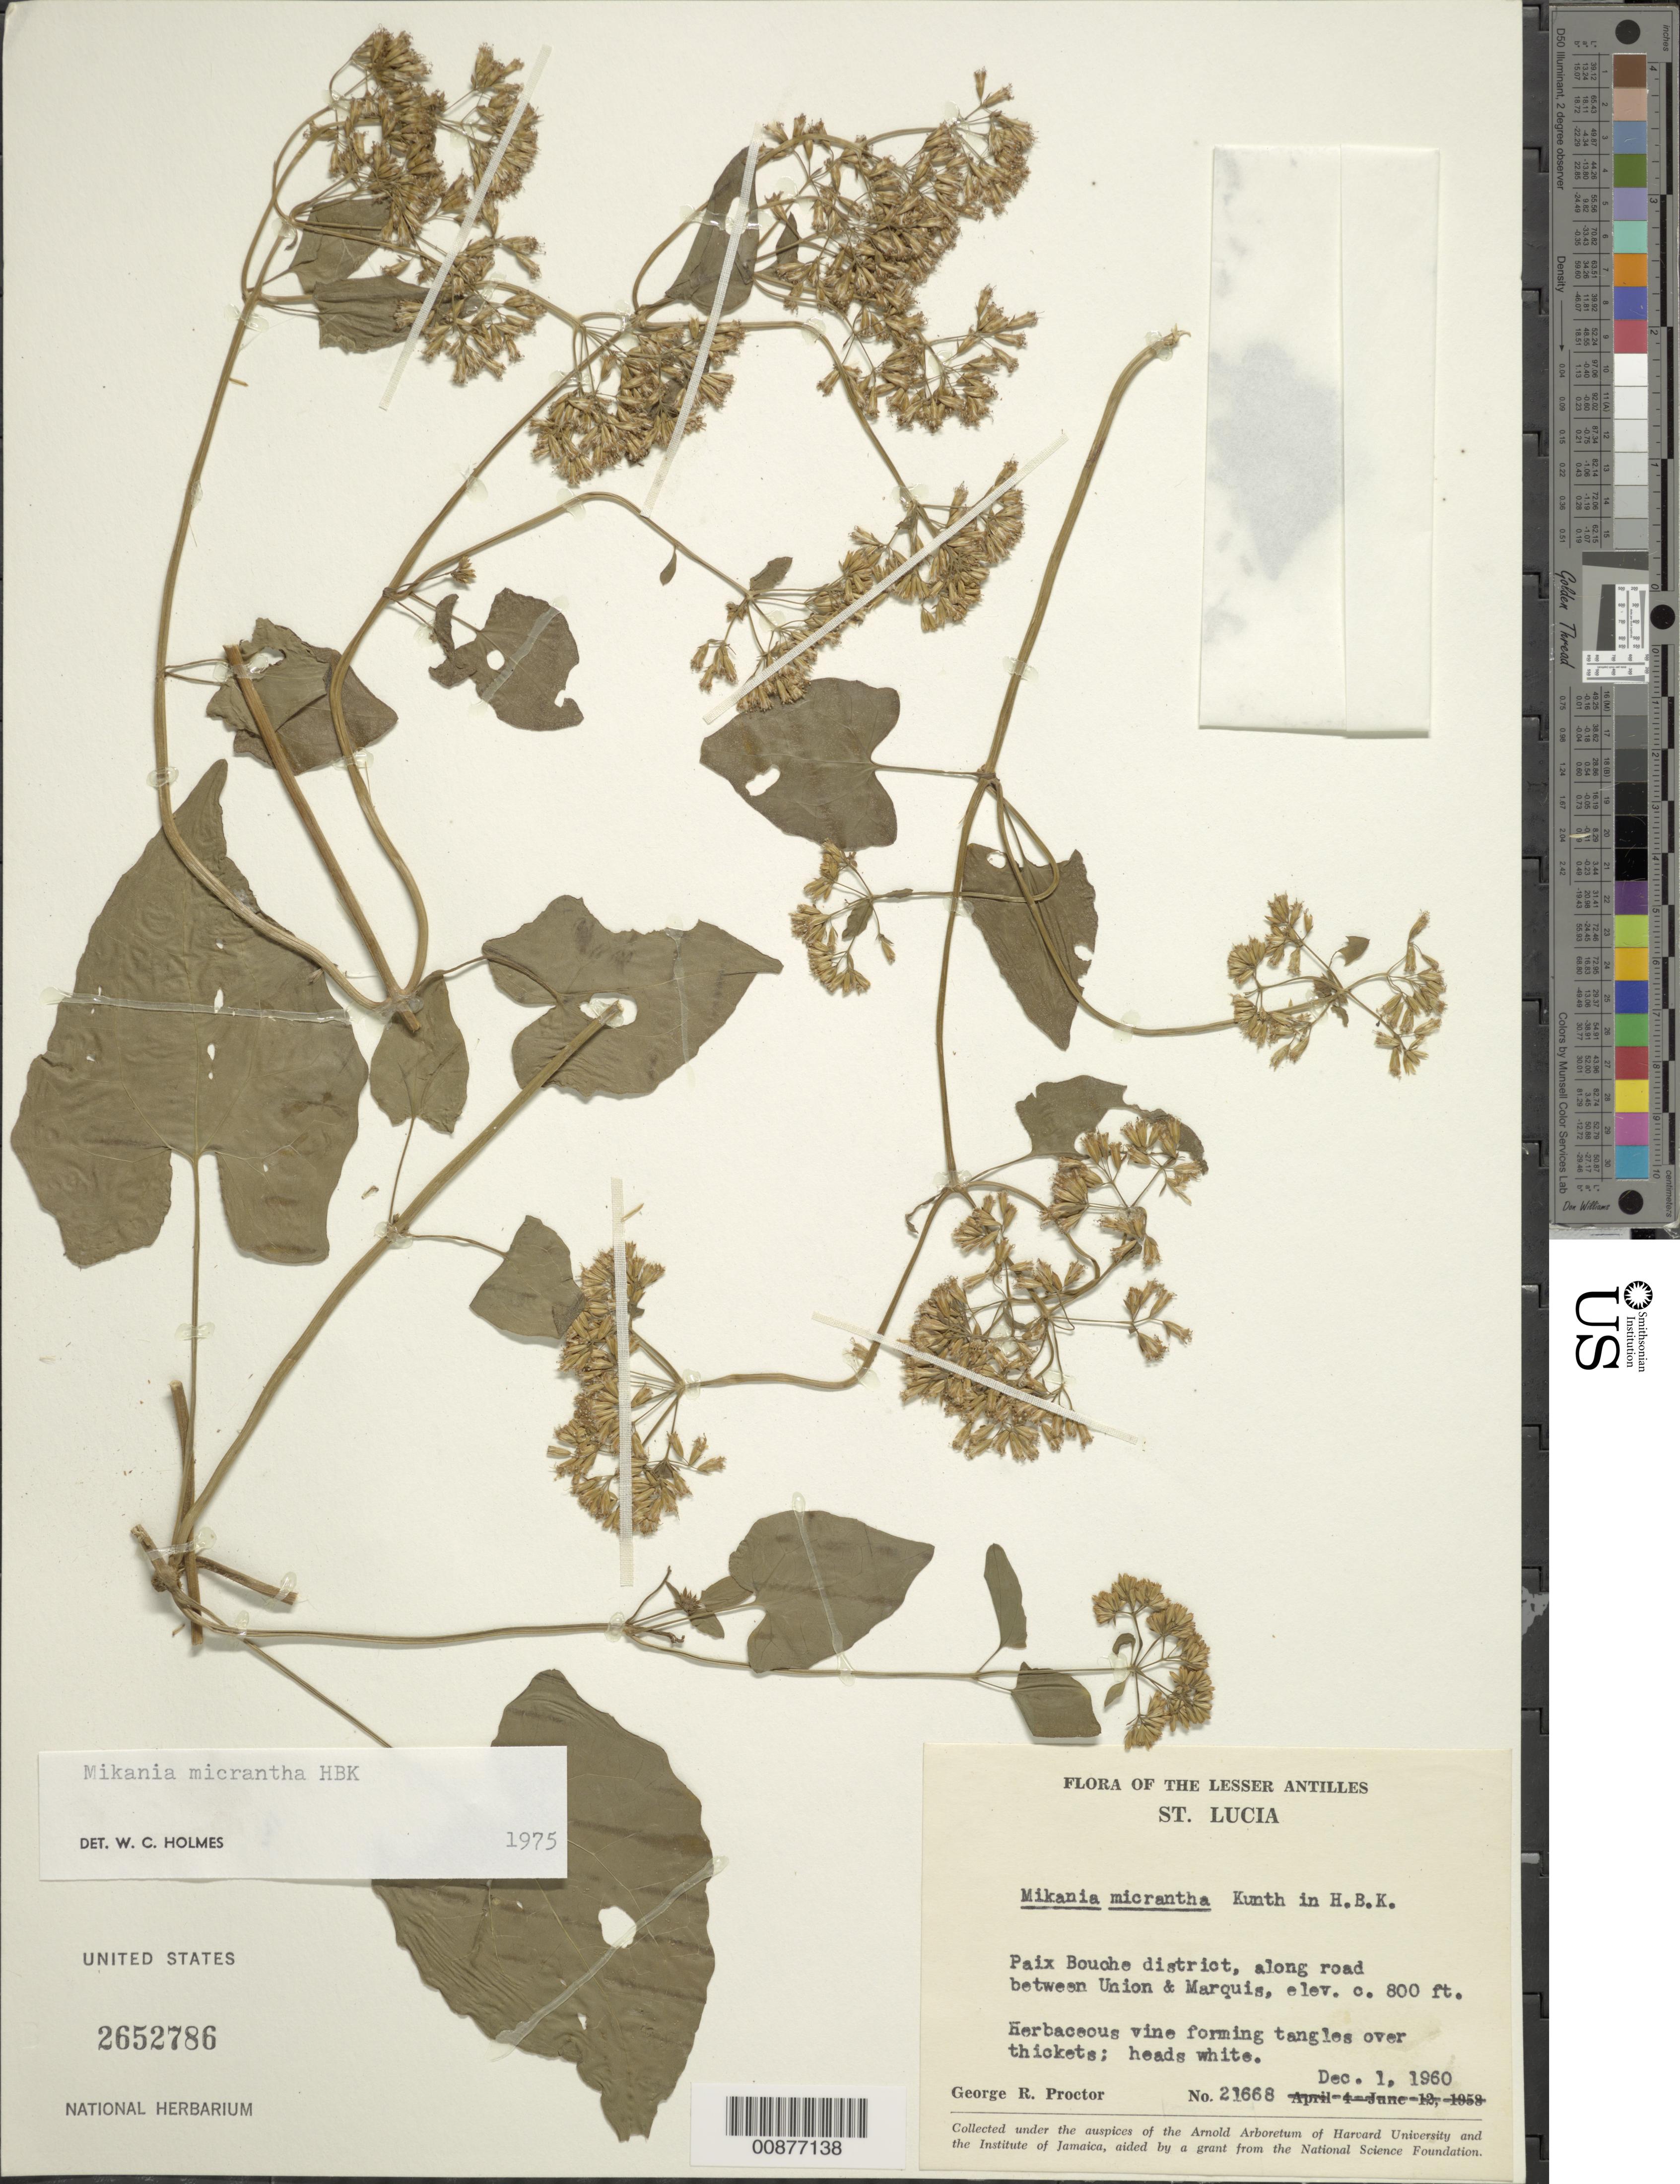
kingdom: Plantae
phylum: Tracheophyta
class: Magnoliopsida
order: Asterales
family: Asteraceae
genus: Mikania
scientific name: Mikania micrantha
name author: Kunth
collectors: G. R. Proctor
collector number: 21668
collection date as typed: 01 Dec 1960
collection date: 1960-12-01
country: St. Lucia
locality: Paix Bouche district, road between Union and Marquis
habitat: Along road, forming tangles over thickets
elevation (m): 244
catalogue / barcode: US 2652786